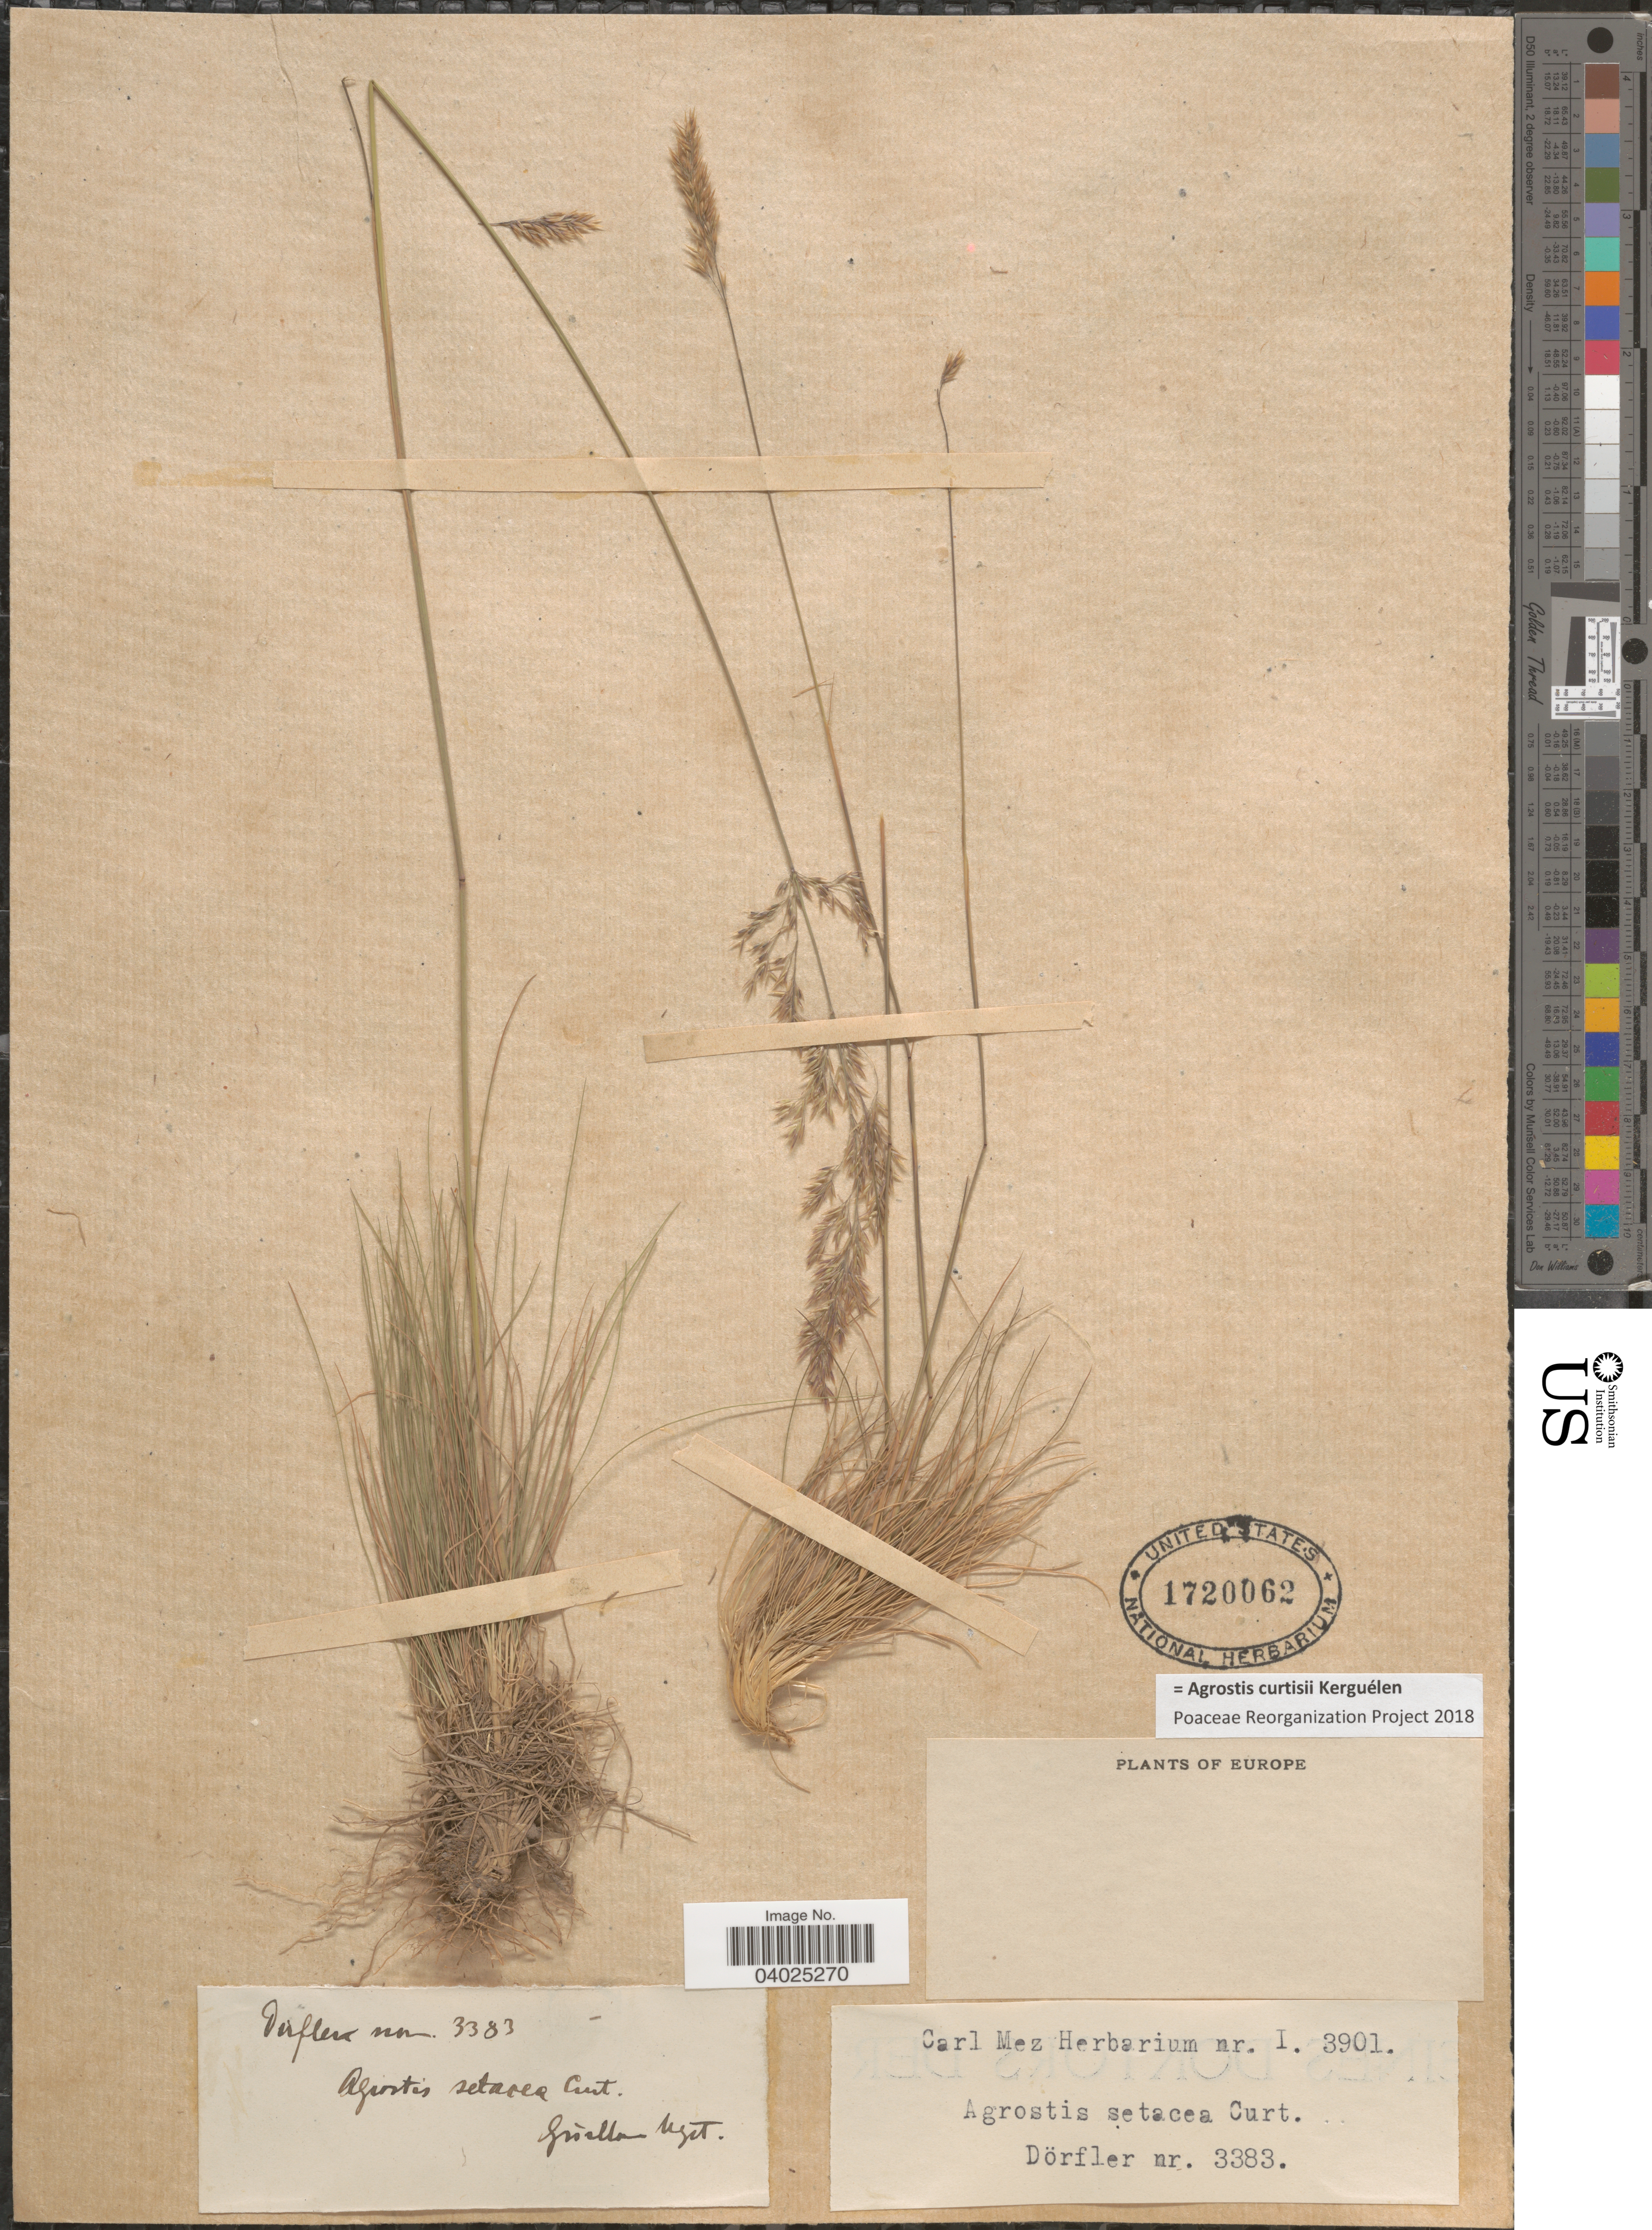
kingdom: Plantae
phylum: Tracheophyta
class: Liliopsida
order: Poales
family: Poaceae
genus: Alpagrostis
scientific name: Alpagrostis curtisii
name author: (Kerguélen) P.M. Peterson et al.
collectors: Dorfler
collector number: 3383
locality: Grisllan. [interpreted]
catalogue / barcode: US 1720062